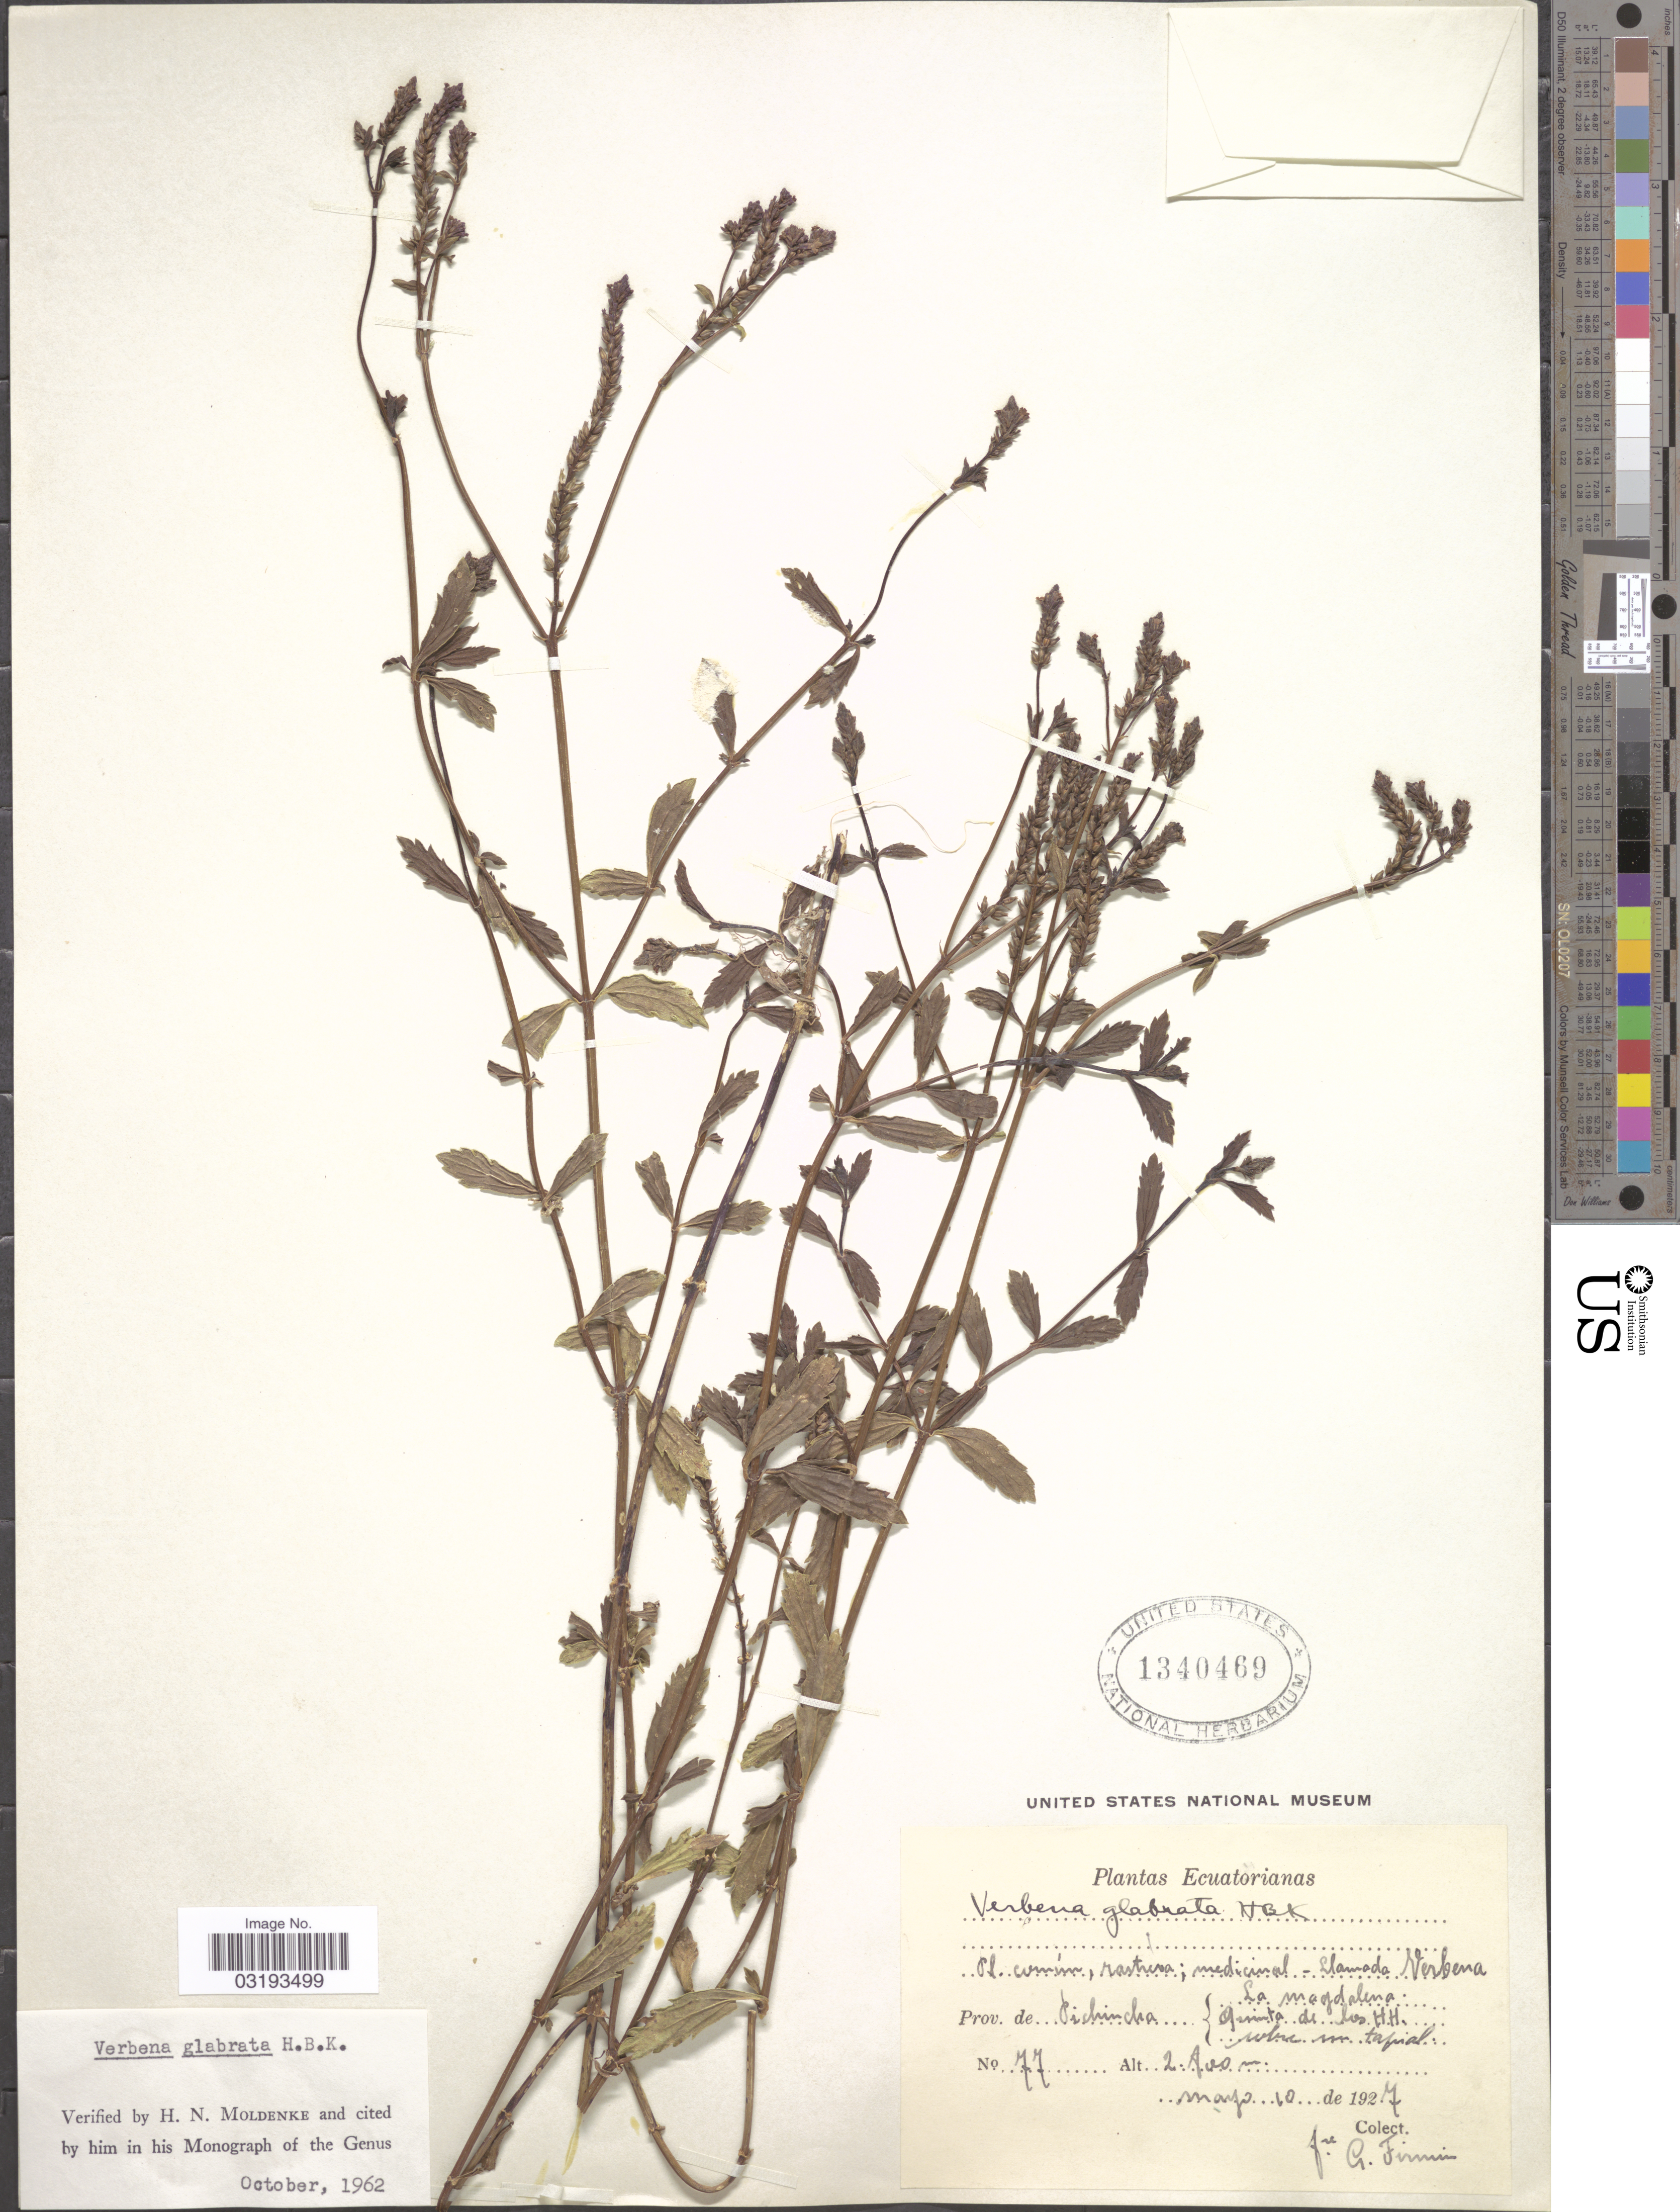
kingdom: Plantae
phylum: Tracheophyta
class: Magnoliopsida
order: Lamiales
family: Verbenaceae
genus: Verbena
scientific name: Verbena glabrata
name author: Kunth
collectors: F. Firmin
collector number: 77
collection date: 1927-05-10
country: Ecuador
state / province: Pichincha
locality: La Magdalena. Quinta de los H.H.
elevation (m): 2800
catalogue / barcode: US 1340469